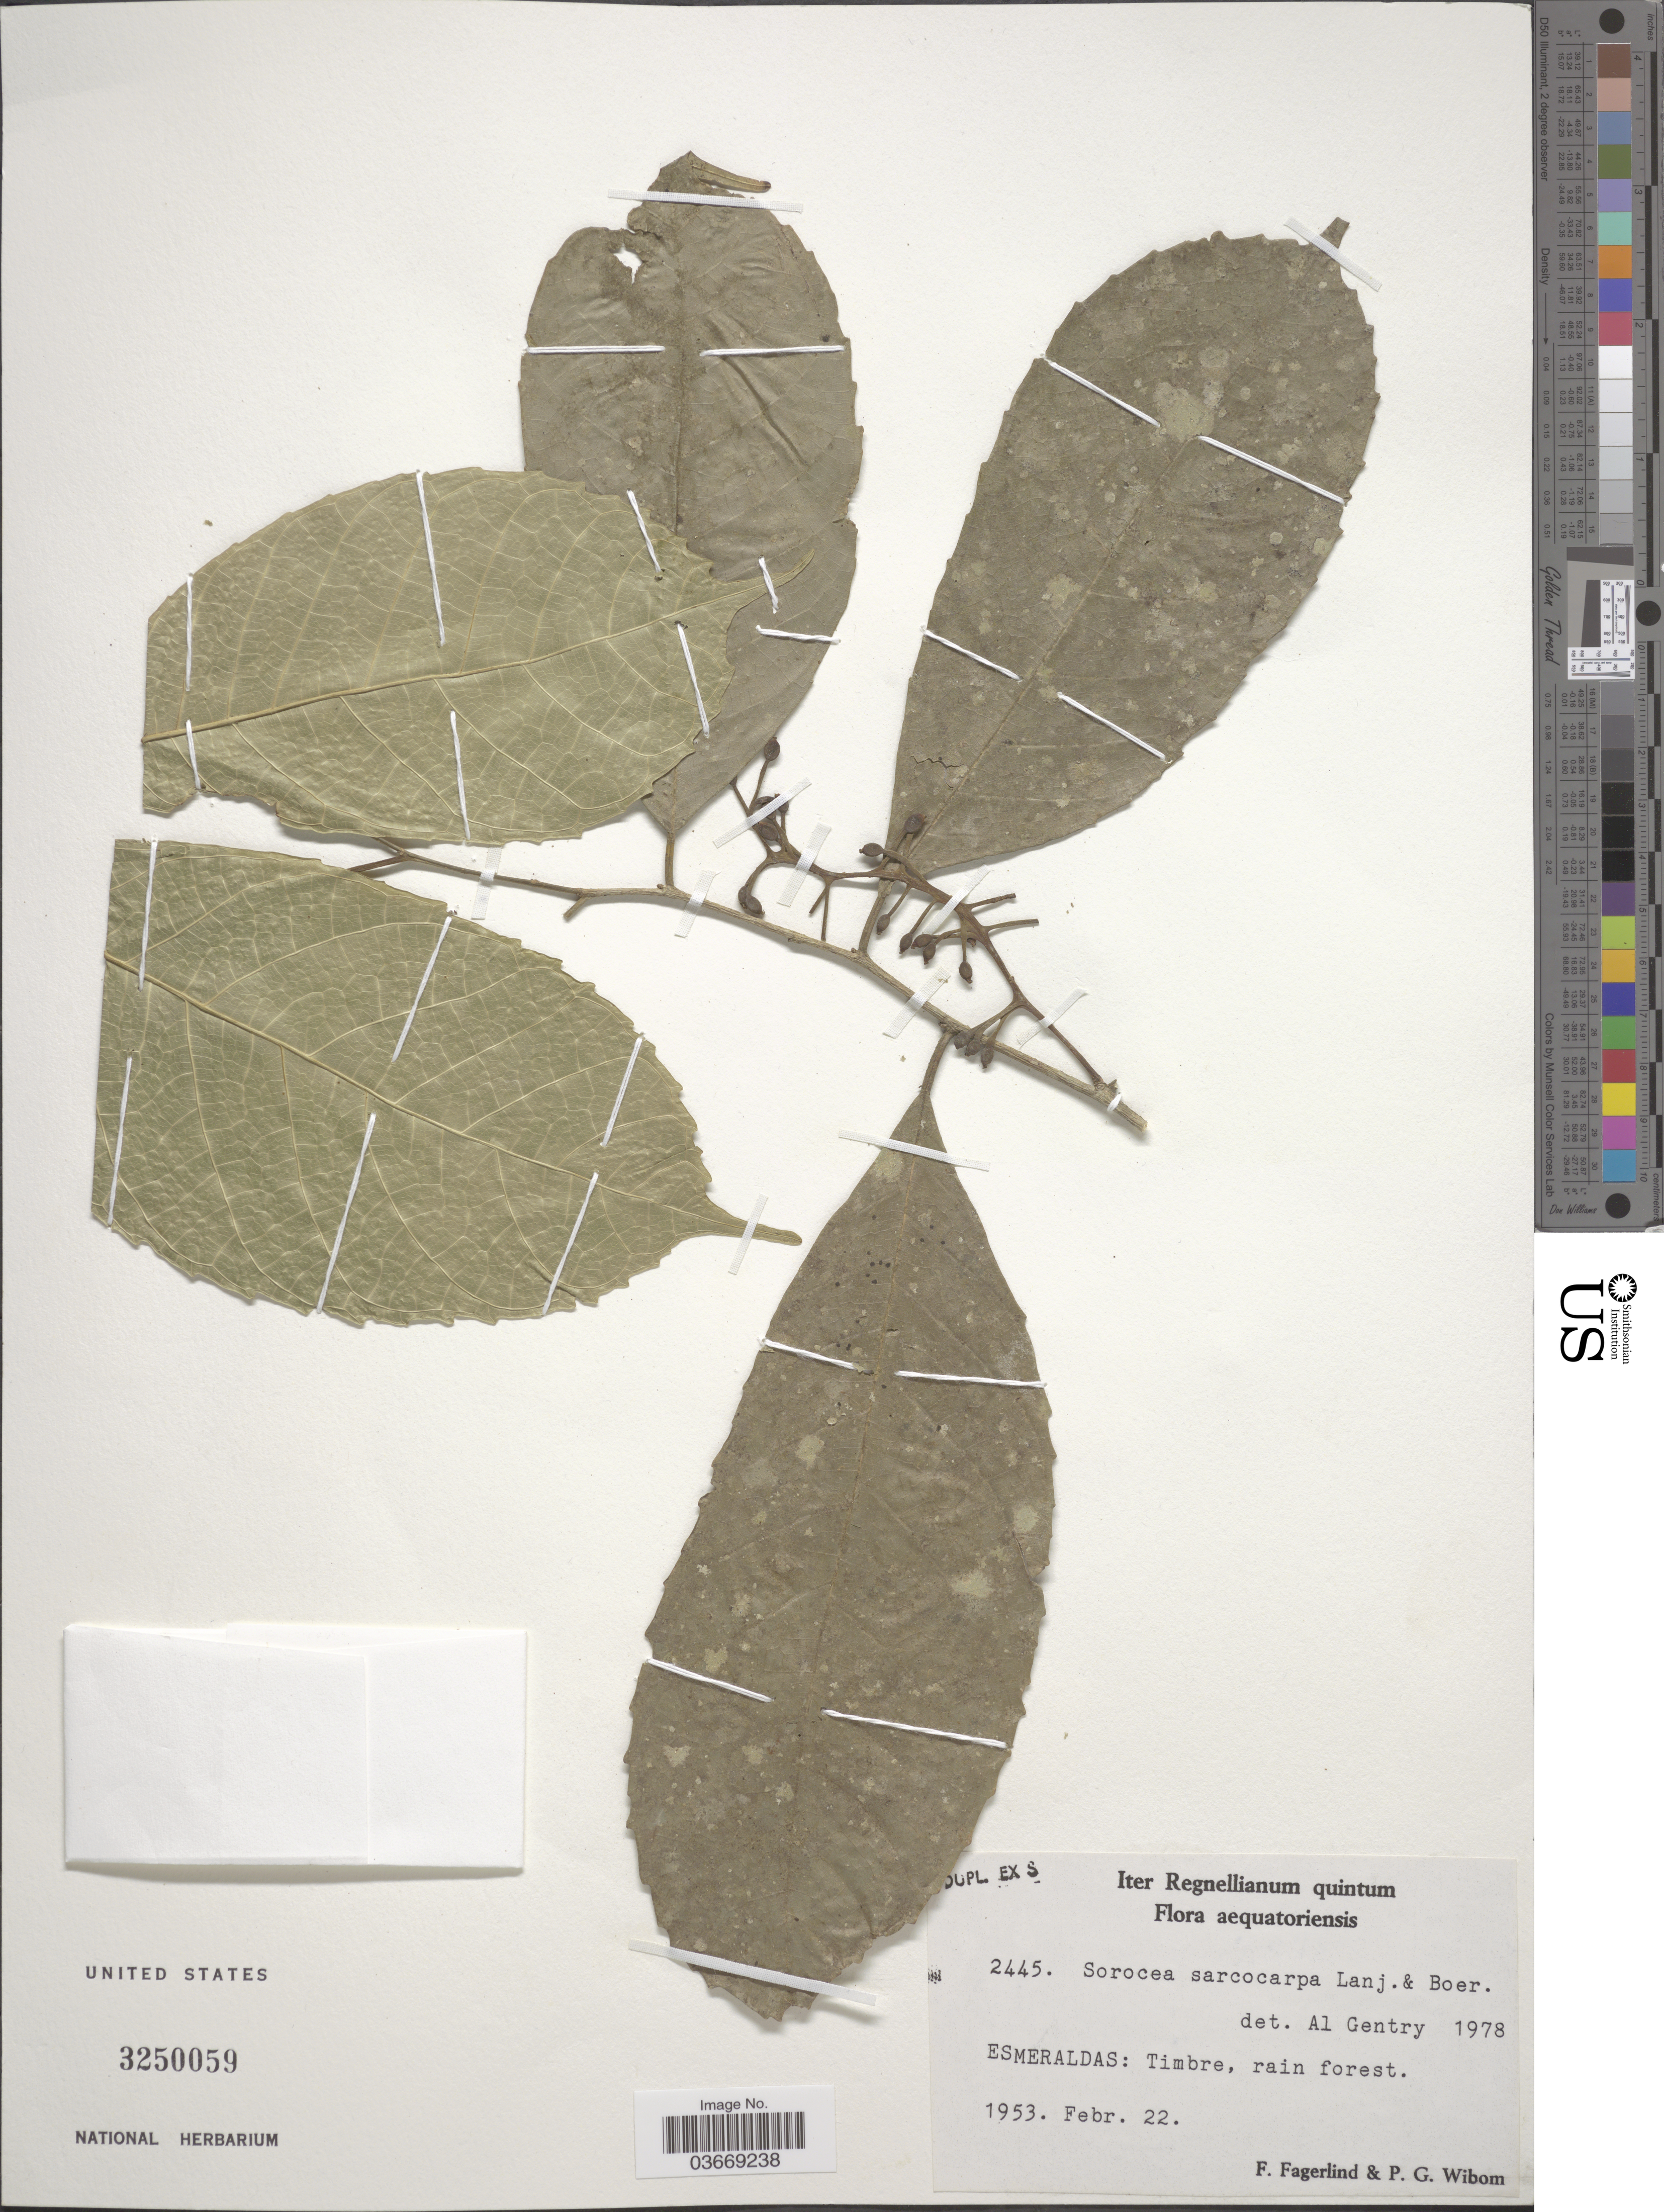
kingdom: Plantae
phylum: Tracheophyta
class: Magnoliopsida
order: Rosales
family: Moraceae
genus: Sorocea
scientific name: Sorocea sarcocarpa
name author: Lanj. & Wess. Boer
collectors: F. Fagerlind & P. Wibom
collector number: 2445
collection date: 1953-02-22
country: Ecuador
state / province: Esmeraldas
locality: Timbre, rain forest.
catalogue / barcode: US 3250059